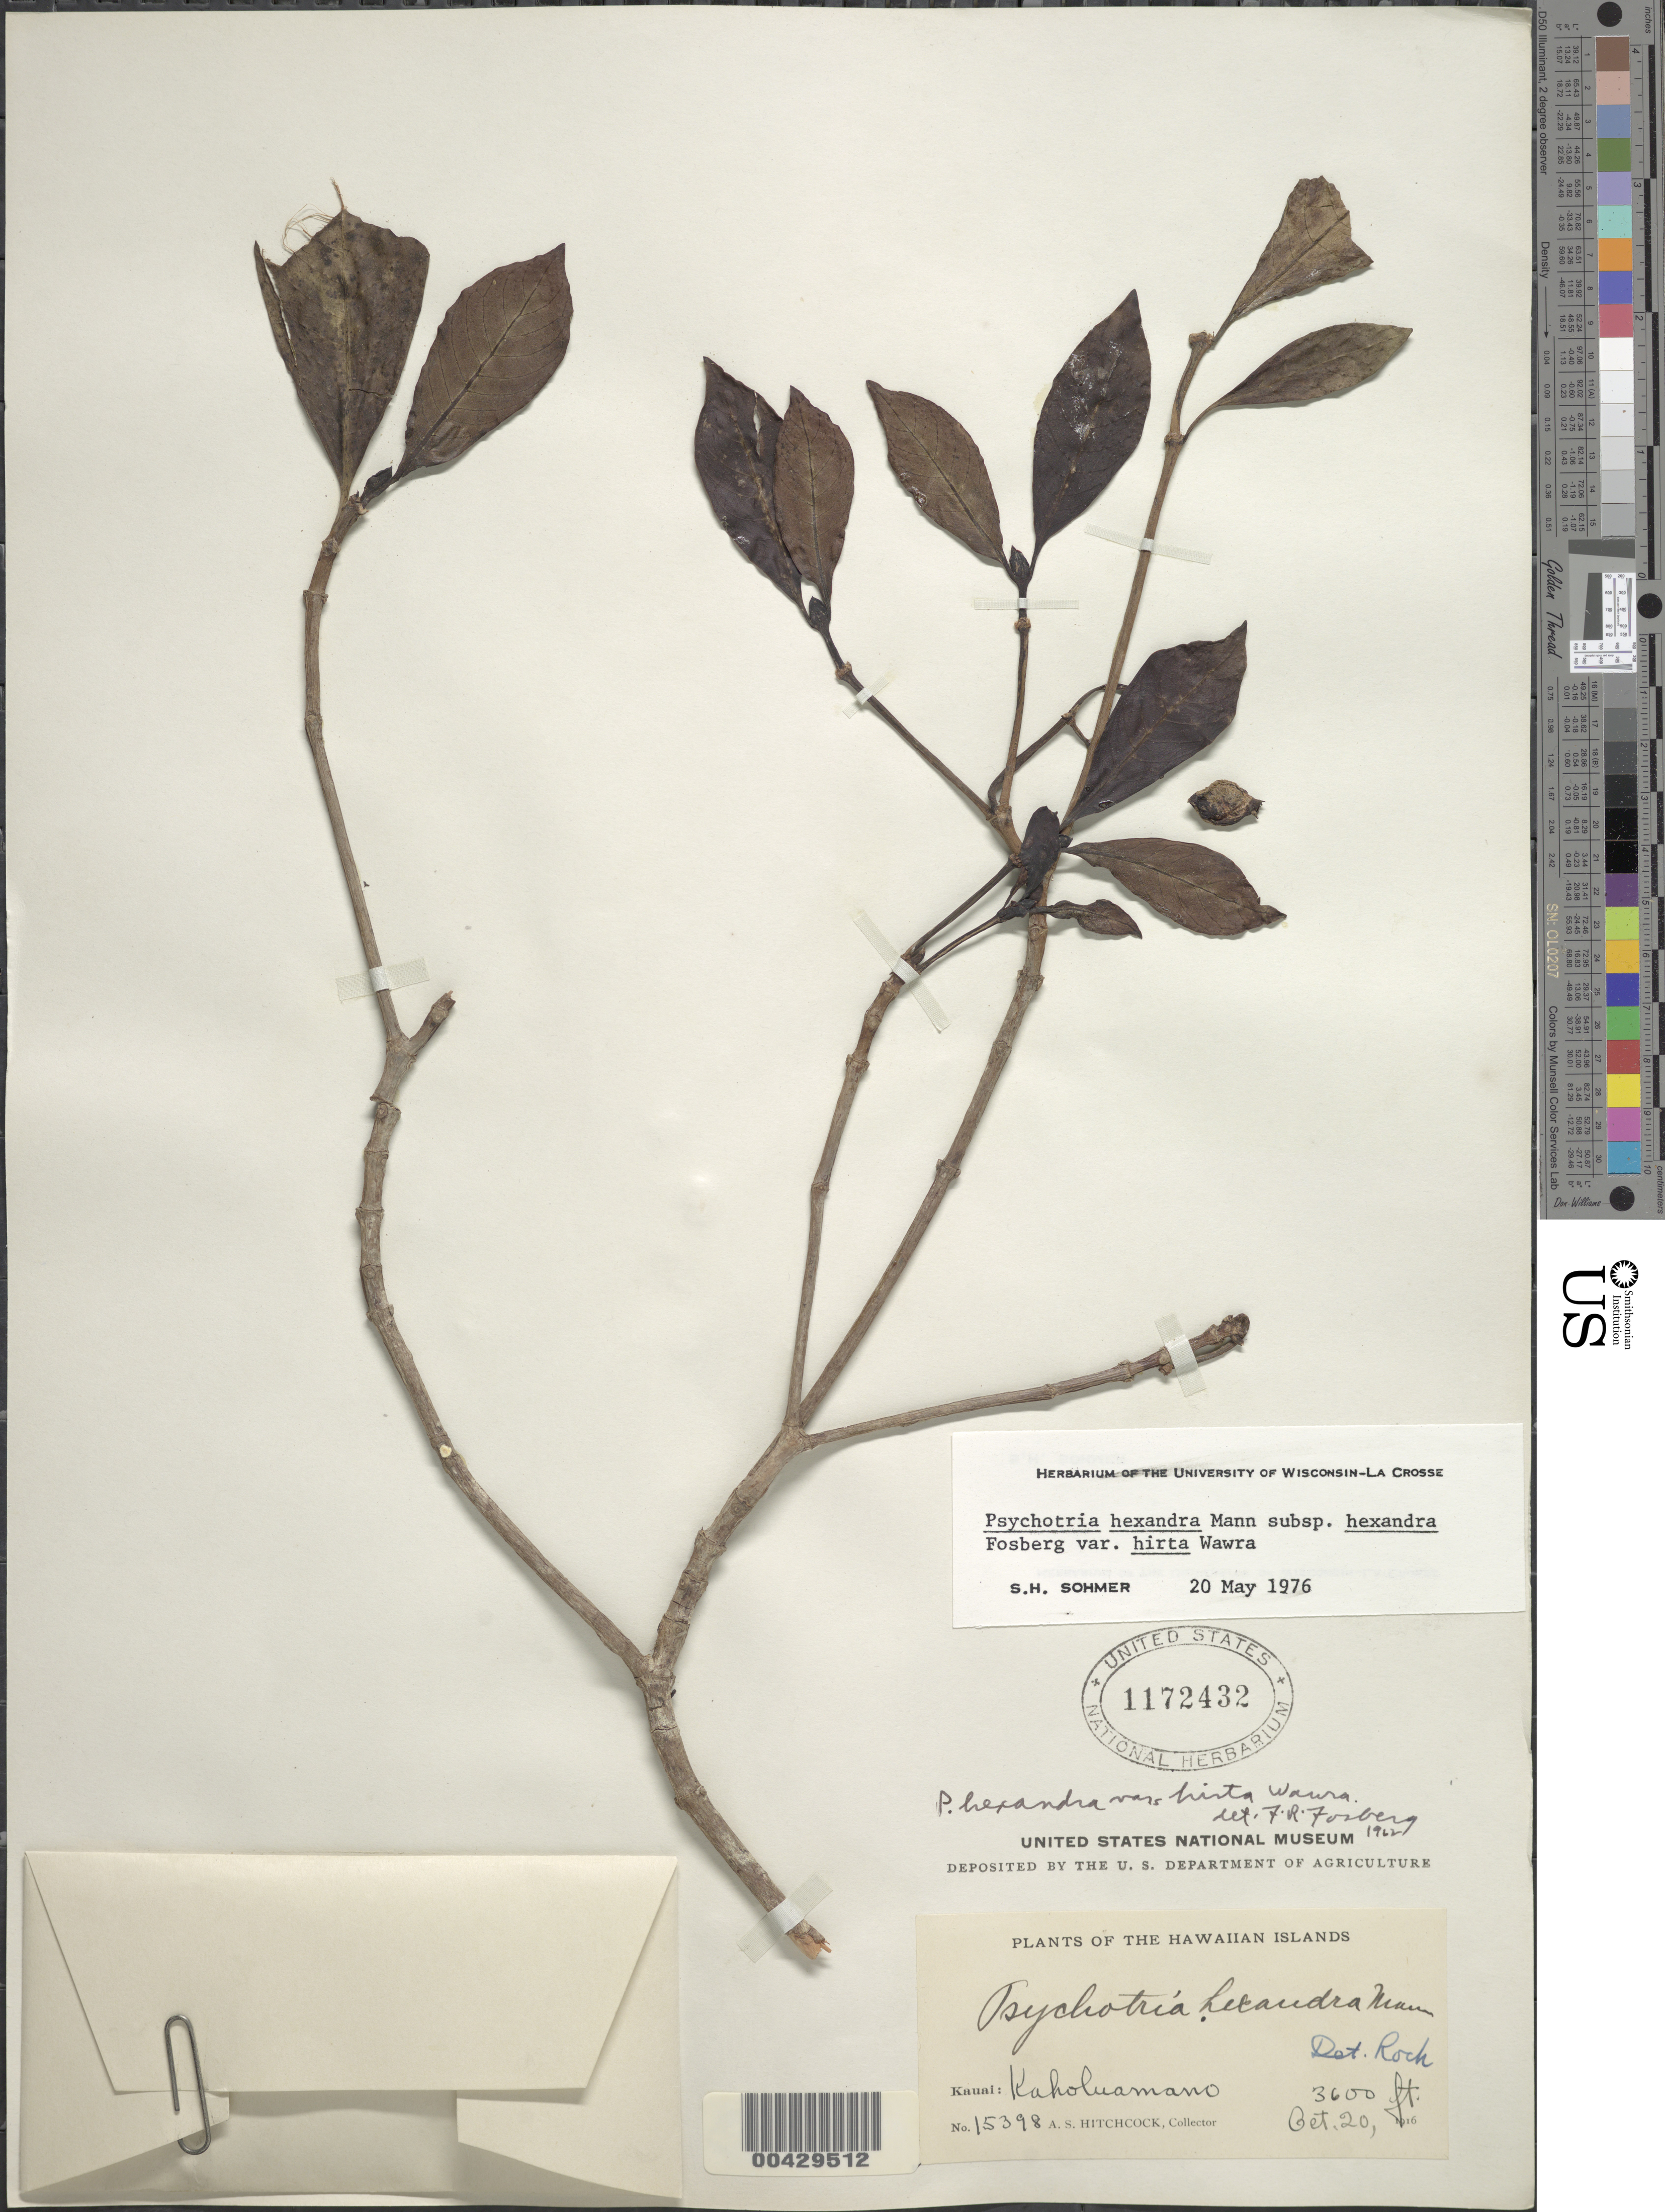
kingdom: Plantae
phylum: Tracheophyta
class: Magnoliopsida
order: Gentianales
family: Rubiaceae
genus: Psychotria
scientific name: Psychotria hexandra var. hexandra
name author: H. Mann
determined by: Wagner, W. L., (BOT), Smithsonian Institution - National Museum of Natural History (UNITED STATES)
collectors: A. S. Hitchcock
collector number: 15398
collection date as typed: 20 Oct 1916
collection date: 1916-10-20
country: United States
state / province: Hawaii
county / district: Kauai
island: Kaua'i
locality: Kaholuamano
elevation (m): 1097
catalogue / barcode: US 1172432